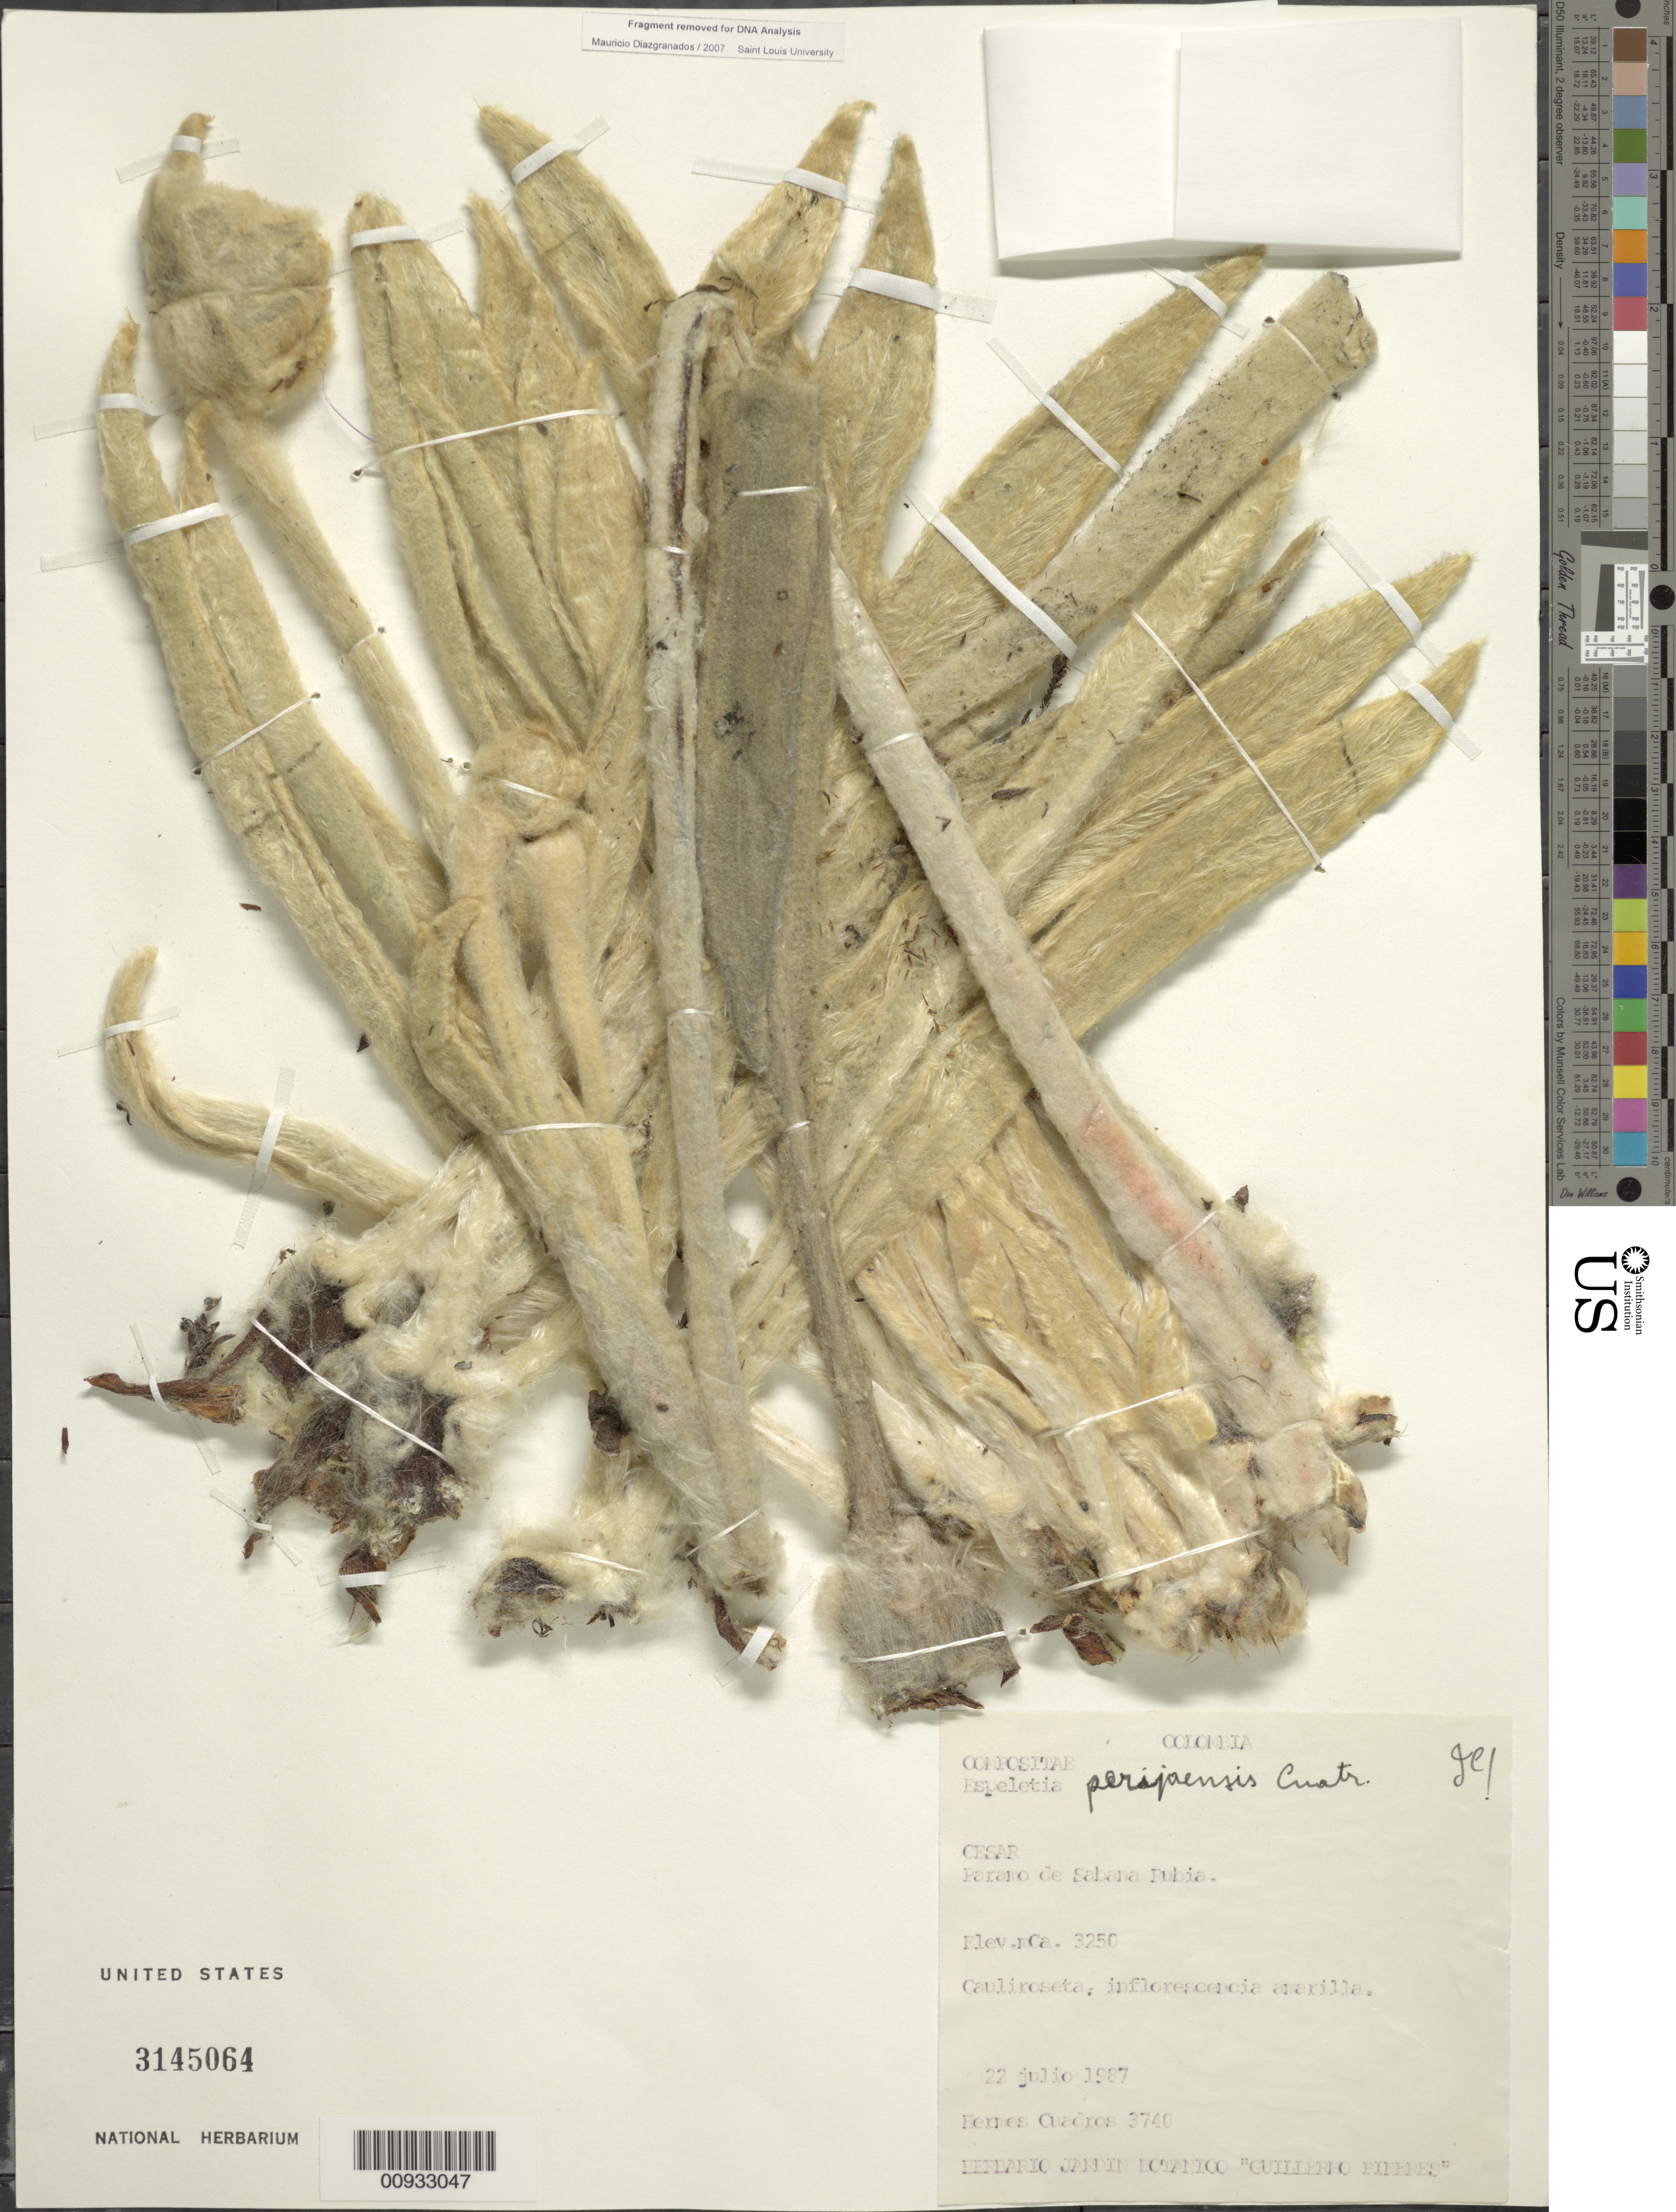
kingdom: Plantae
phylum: Tracheophyta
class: Magnoliopsida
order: Asterales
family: Asteraceae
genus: Espeletia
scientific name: Espeletia perijaensis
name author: Cuatrec.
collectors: H. Cuadros & A. H. Gentry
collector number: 3740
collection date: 1987-07-22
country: Colombia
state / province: Cesar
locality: Páramo de Sabana Rubia.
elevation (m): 3250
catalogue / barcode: US 3145064